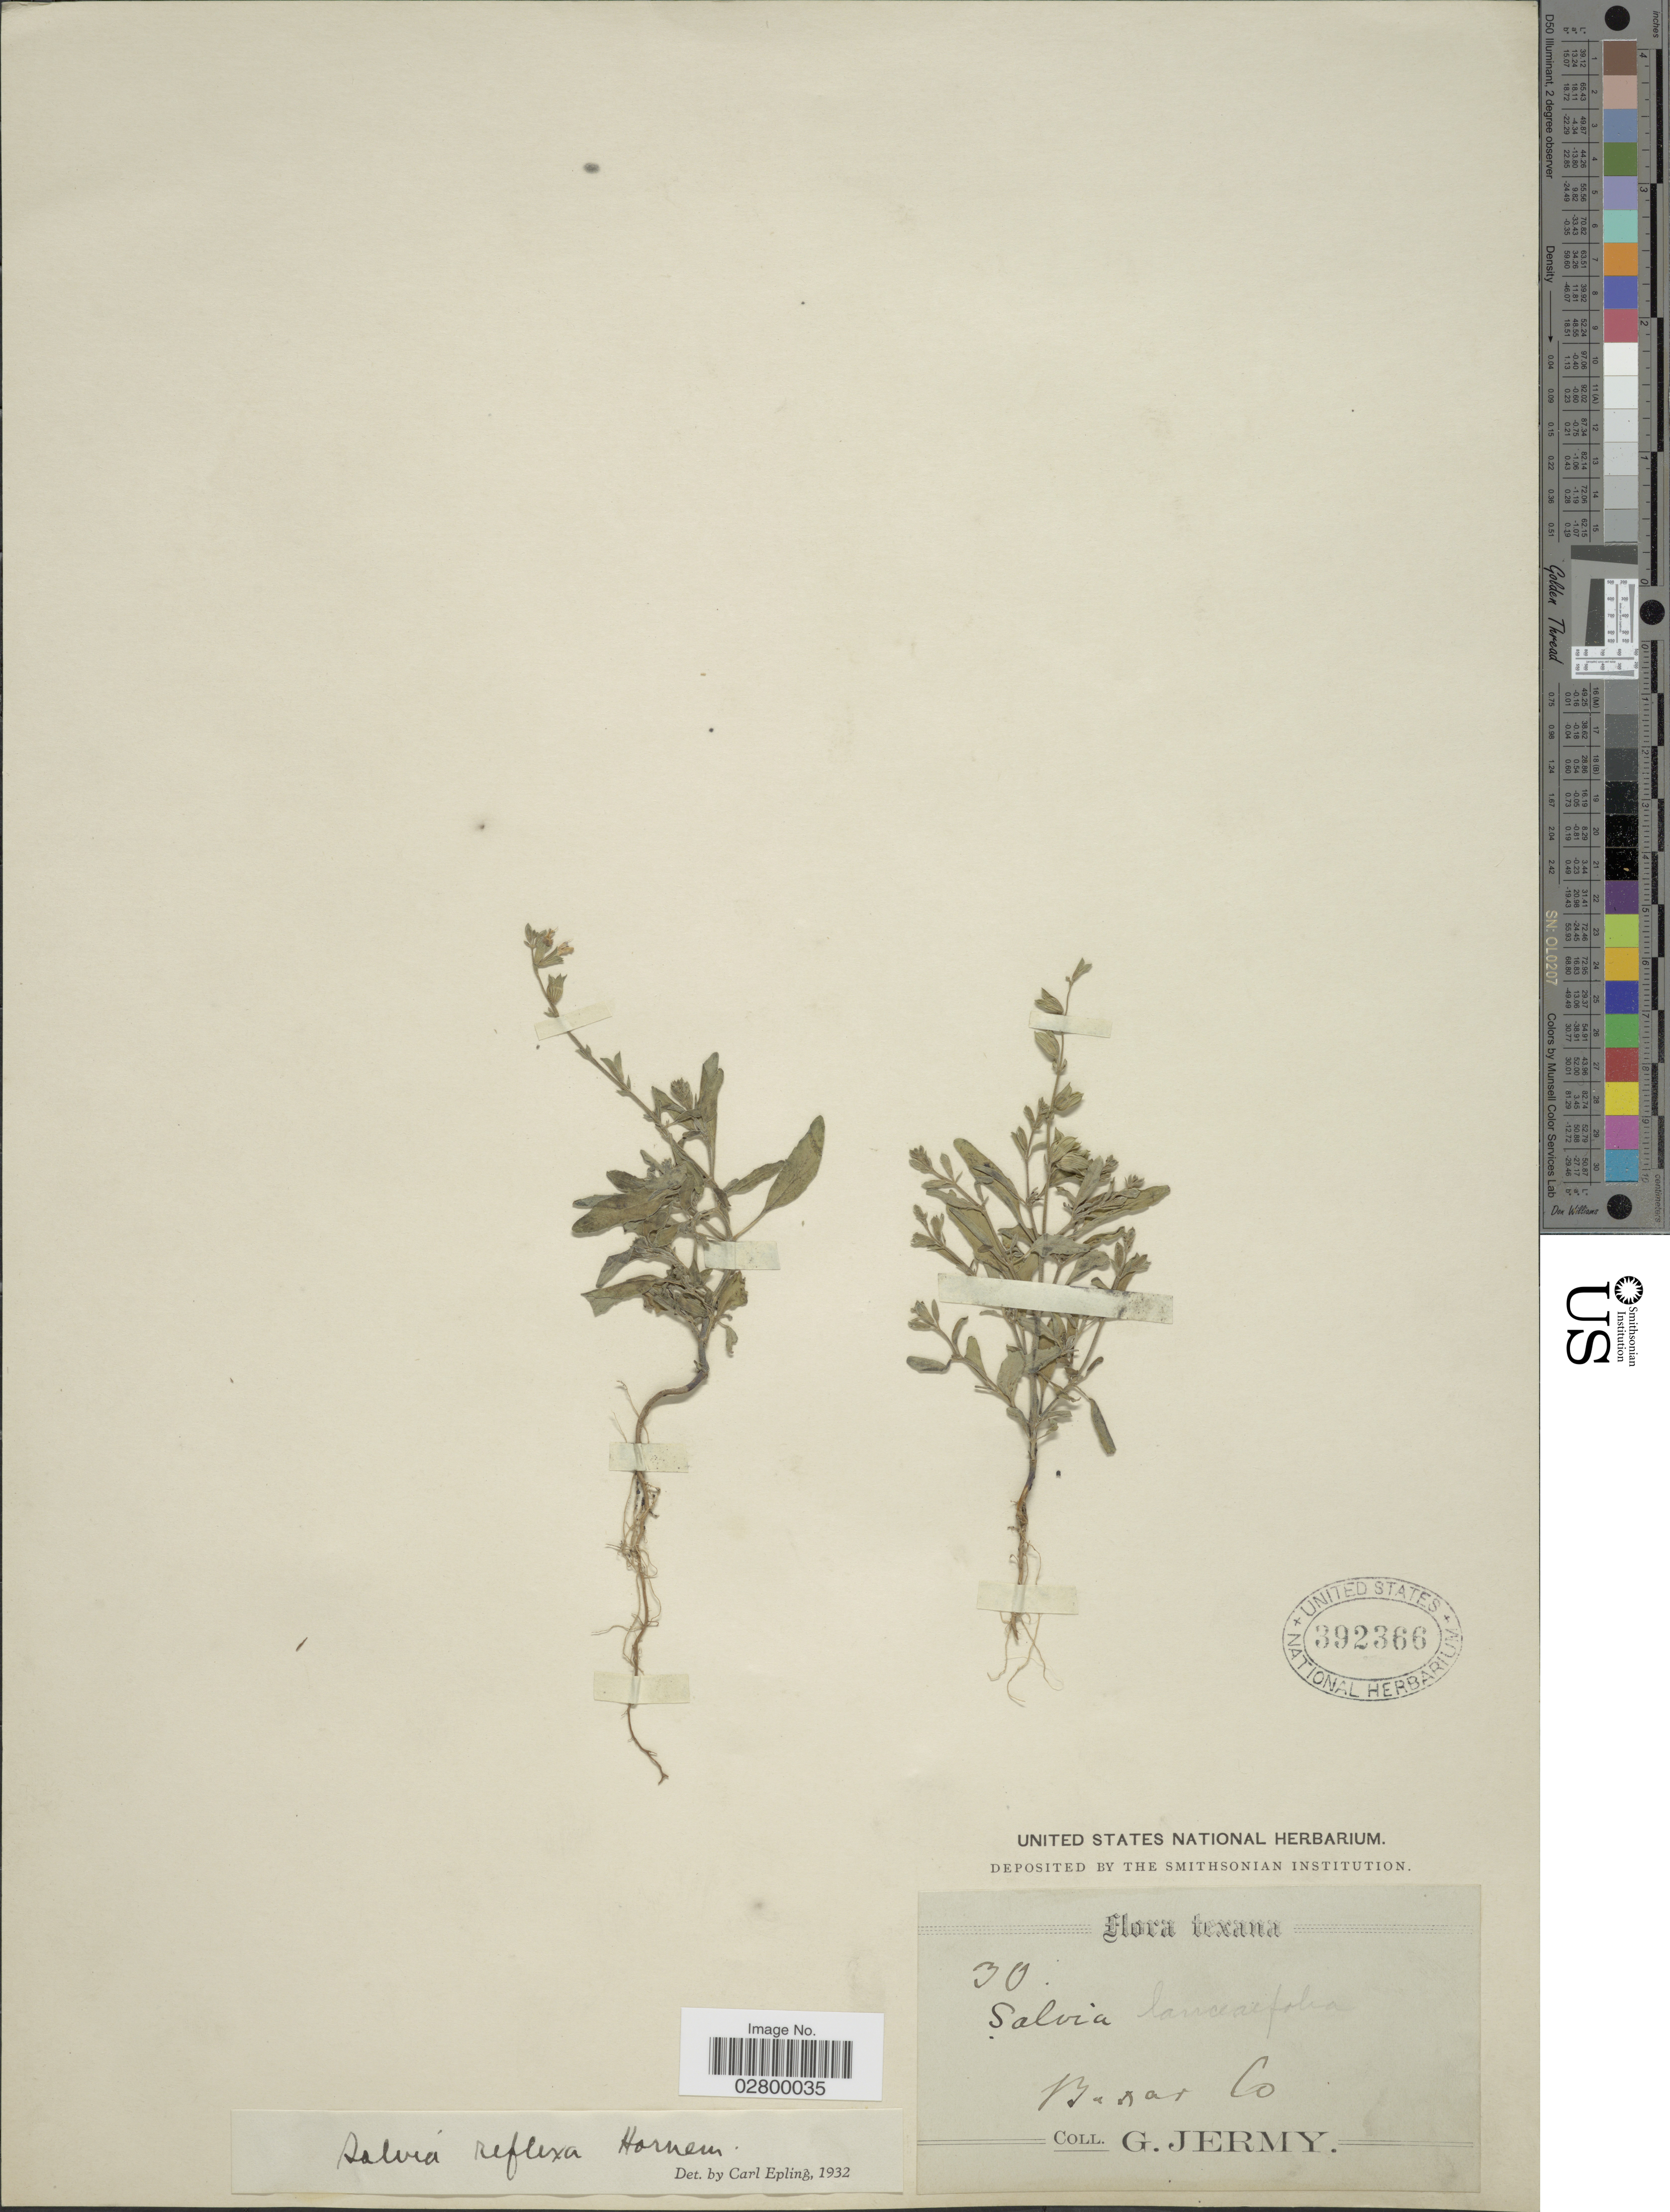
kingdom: Plantae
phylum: Tracheophyta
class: Magnoliopsida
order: Lamiales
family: Lamiaceae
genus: Salvia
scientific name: Salvia reflexa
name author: Hornem.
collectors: G. Jermy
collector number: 30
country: United States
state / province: Texas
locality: Texana. Bexar Co.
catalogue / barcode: US 392366